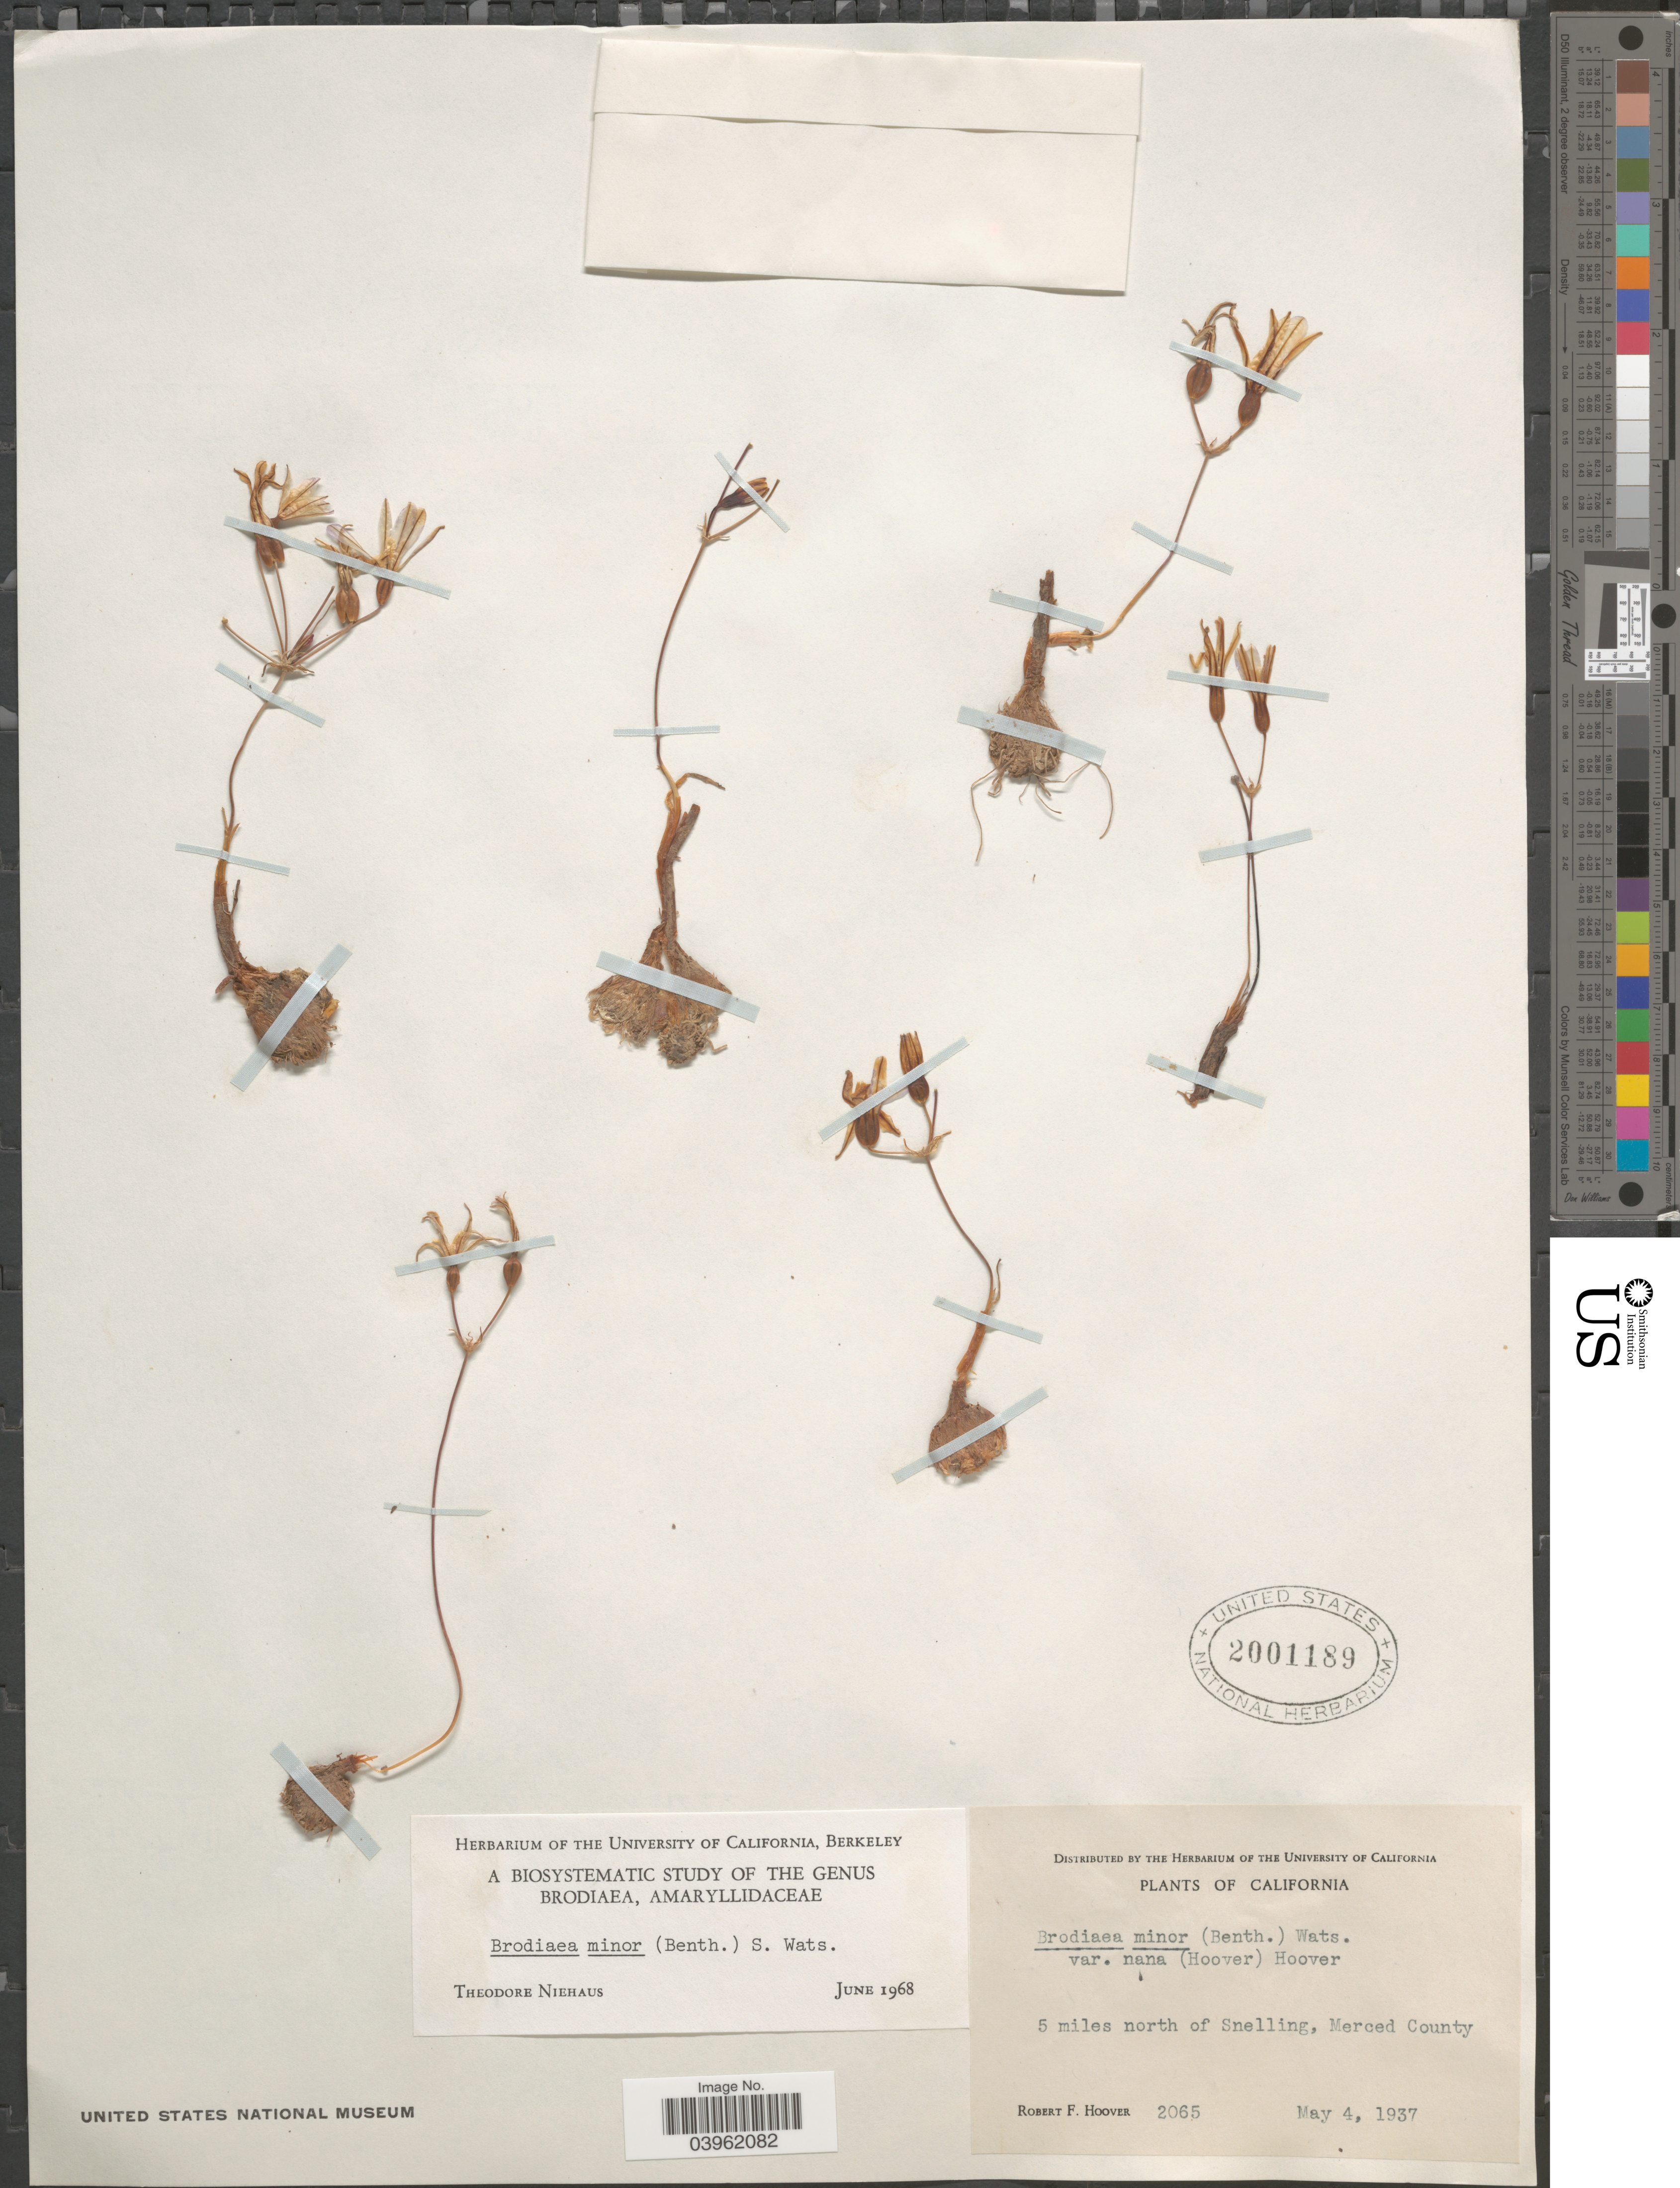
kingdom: Plantae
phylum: Tracheophyta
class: Liliopsida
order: Asparagales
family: Asparagaceae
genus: Brodiaea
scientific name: Brodiaea minor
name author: (Benth.) S. Watson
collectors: R. F. Hoover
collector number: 2065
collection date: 1937-05-04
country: United States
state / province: California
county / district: Merced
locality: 5 miles north of Snelling, Merced County.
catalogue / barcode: US 2001189